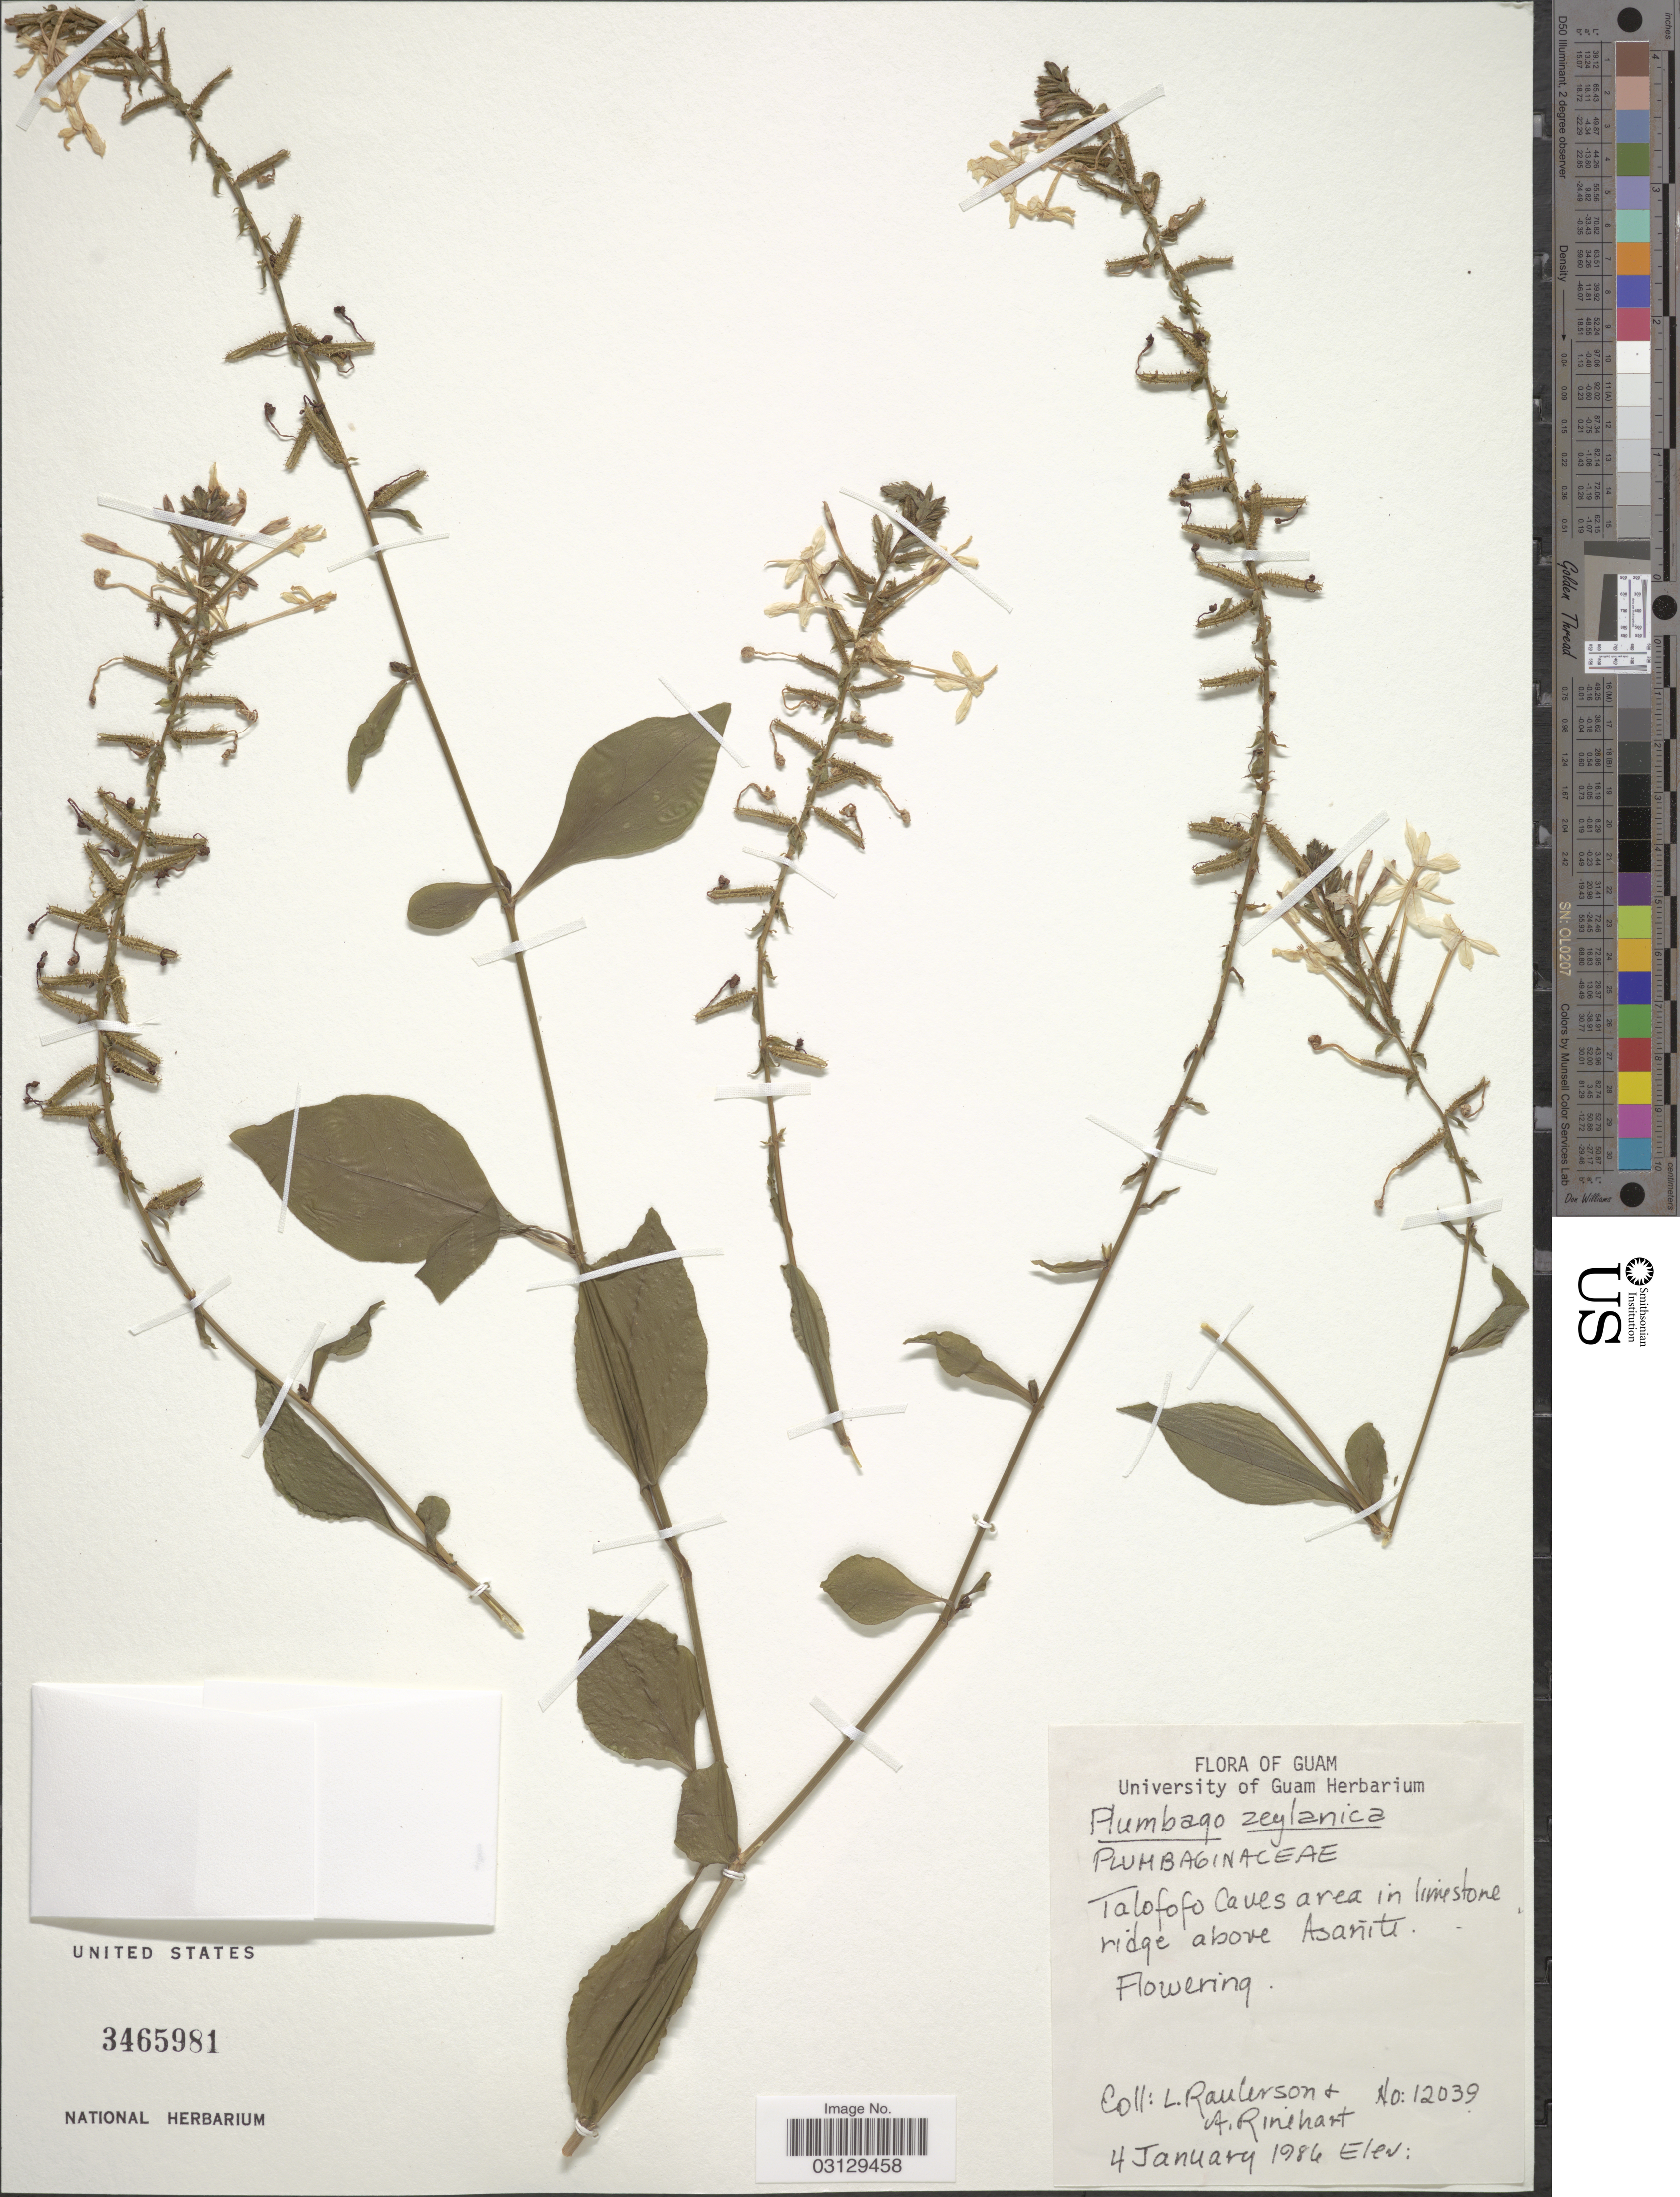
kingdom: Plantae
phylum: Tracheophyta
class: Magnoliopsida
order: Caryophyllales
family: Plumbaginaceae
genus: Plumbago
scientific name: Plumbago zeylanica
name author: L.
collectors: L. Raulerson & A. Rinehart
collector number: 12039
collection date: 1986-01-04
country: Guam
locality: Talofofo Caves area in limestone ridge above Asanite.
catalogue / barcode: US 3465981